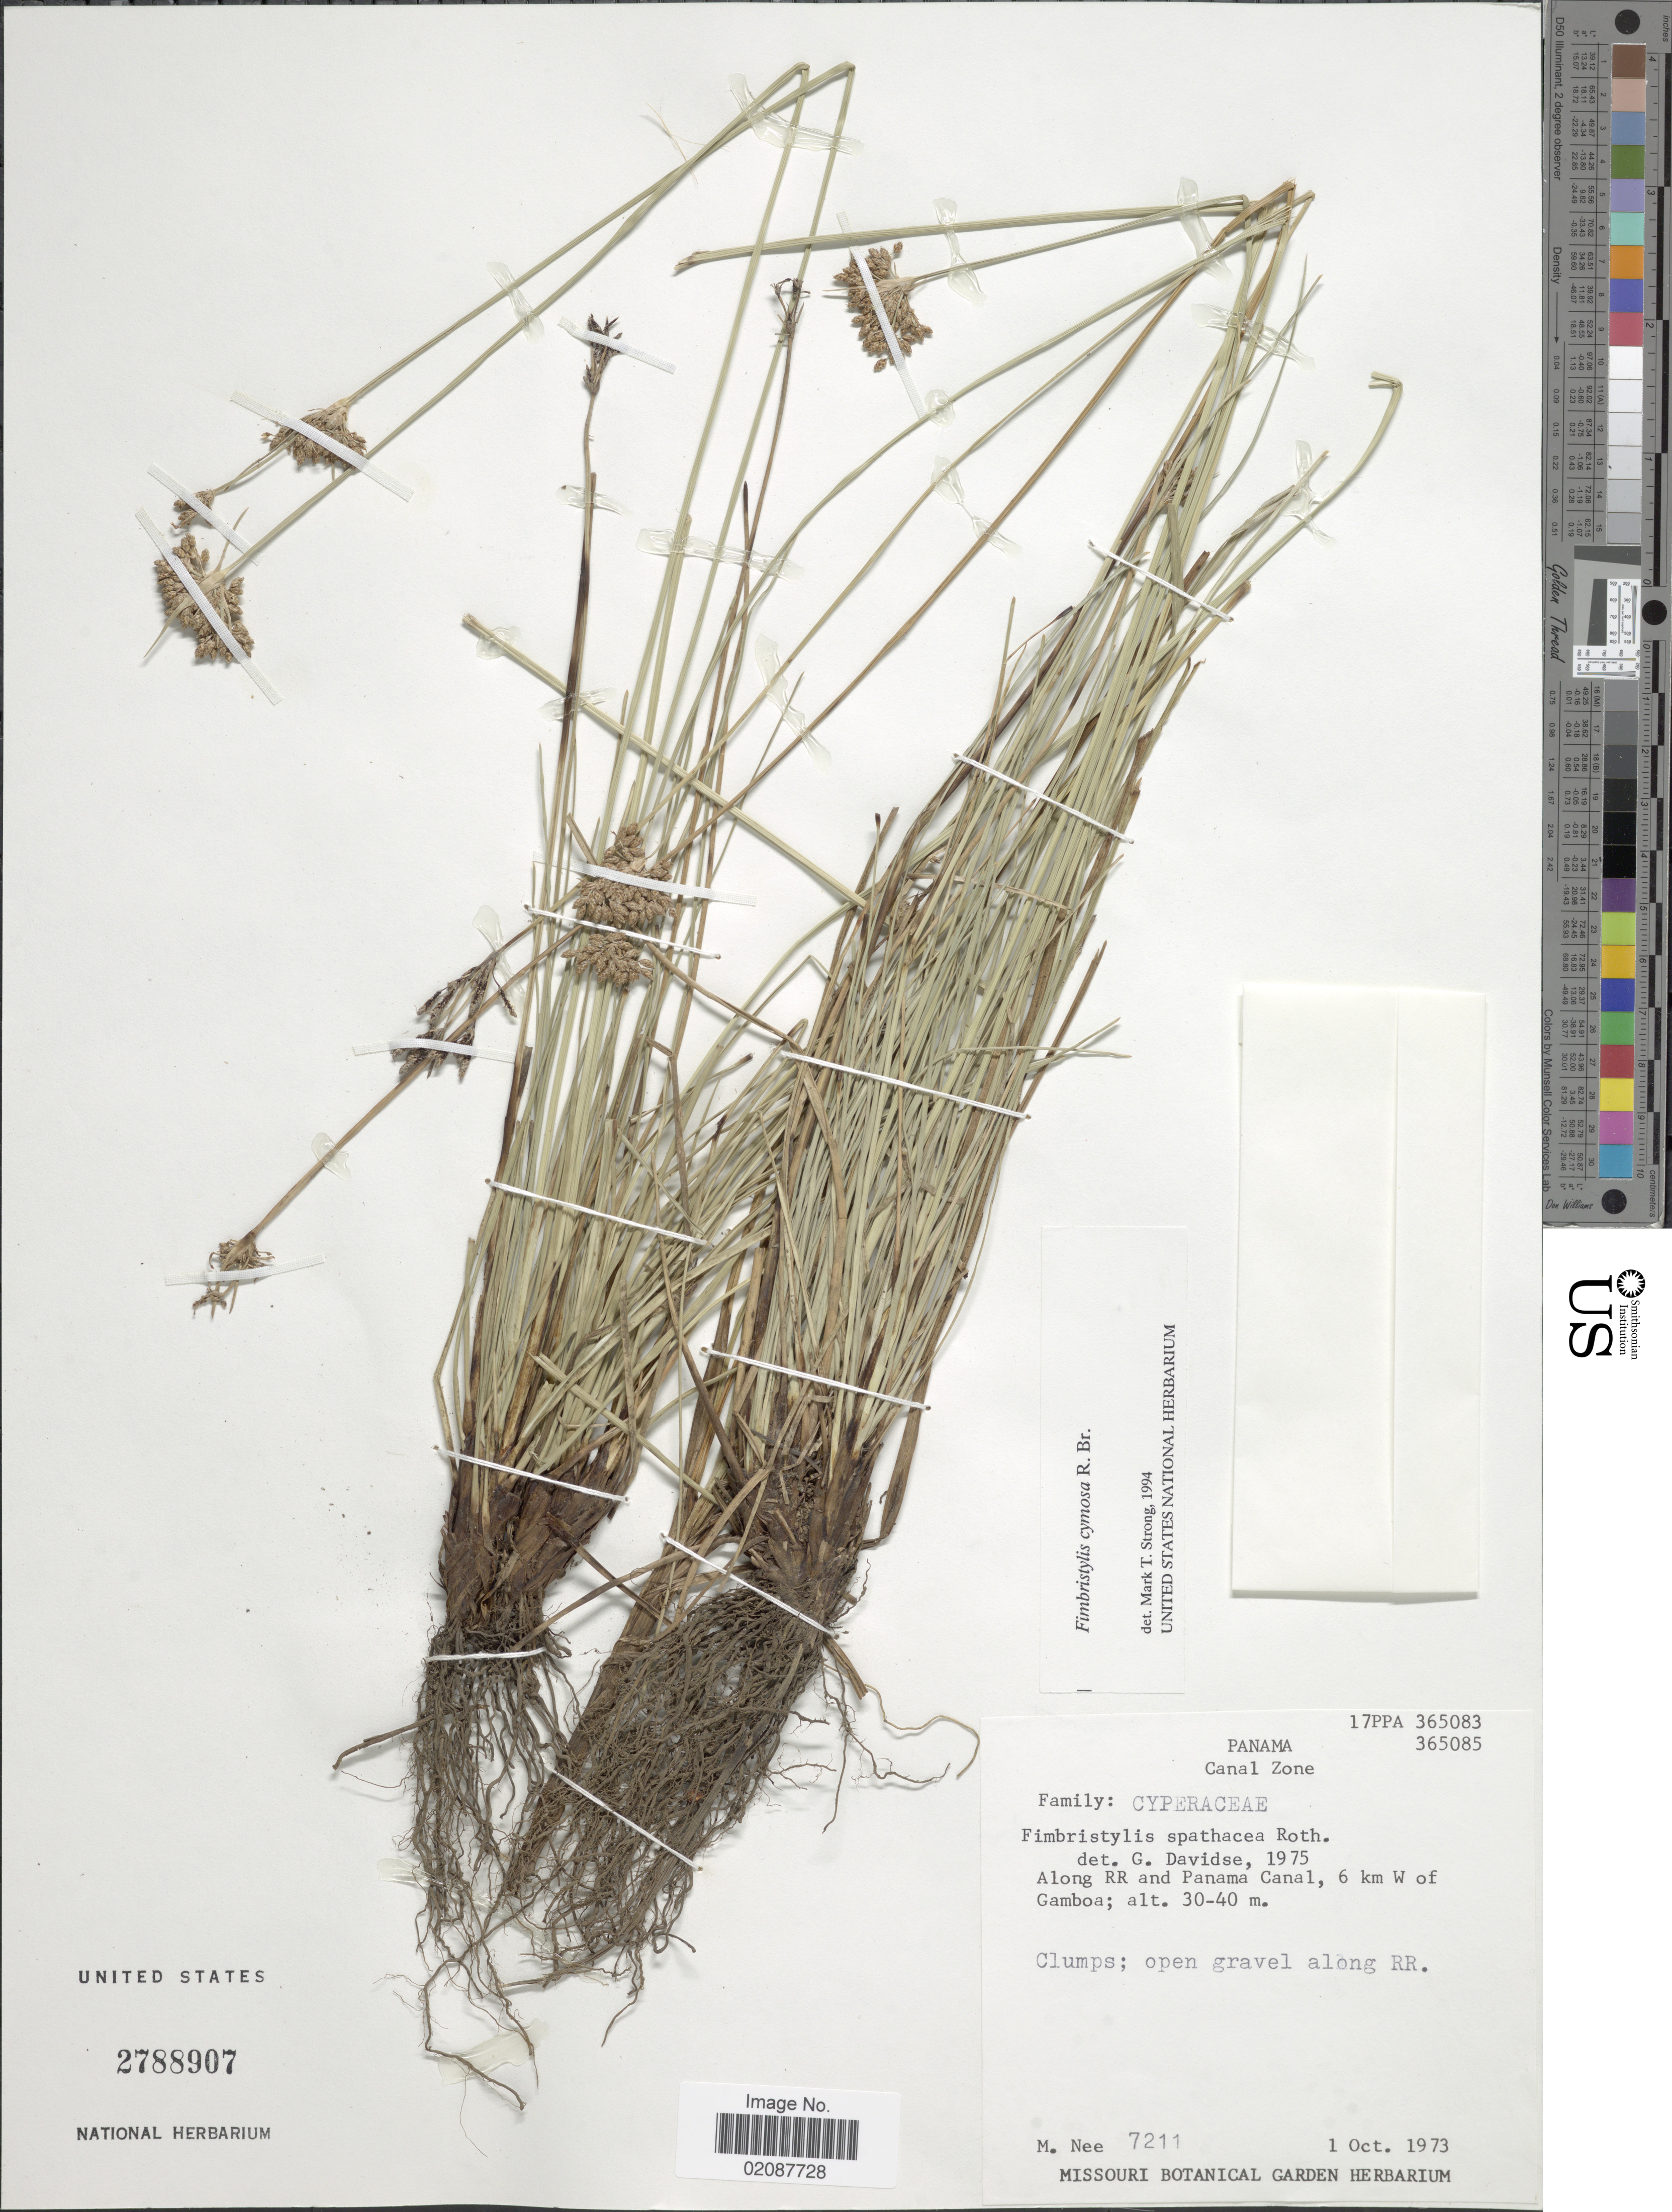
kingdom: Plantae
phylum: Tracheophyta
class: Liliopsida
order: Poales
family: Cyperaceae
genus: Fimbristylis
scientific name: Fimbristylis cymosa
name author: R. Br.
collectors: M. Nee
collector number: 7211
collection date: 1973-10-01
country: Panama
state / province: Colón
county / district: Canal Zone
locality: Canal Zone, along RR and Panama Canal, 6 km W of Gamboa.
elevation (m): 30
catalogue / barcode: US 2788907